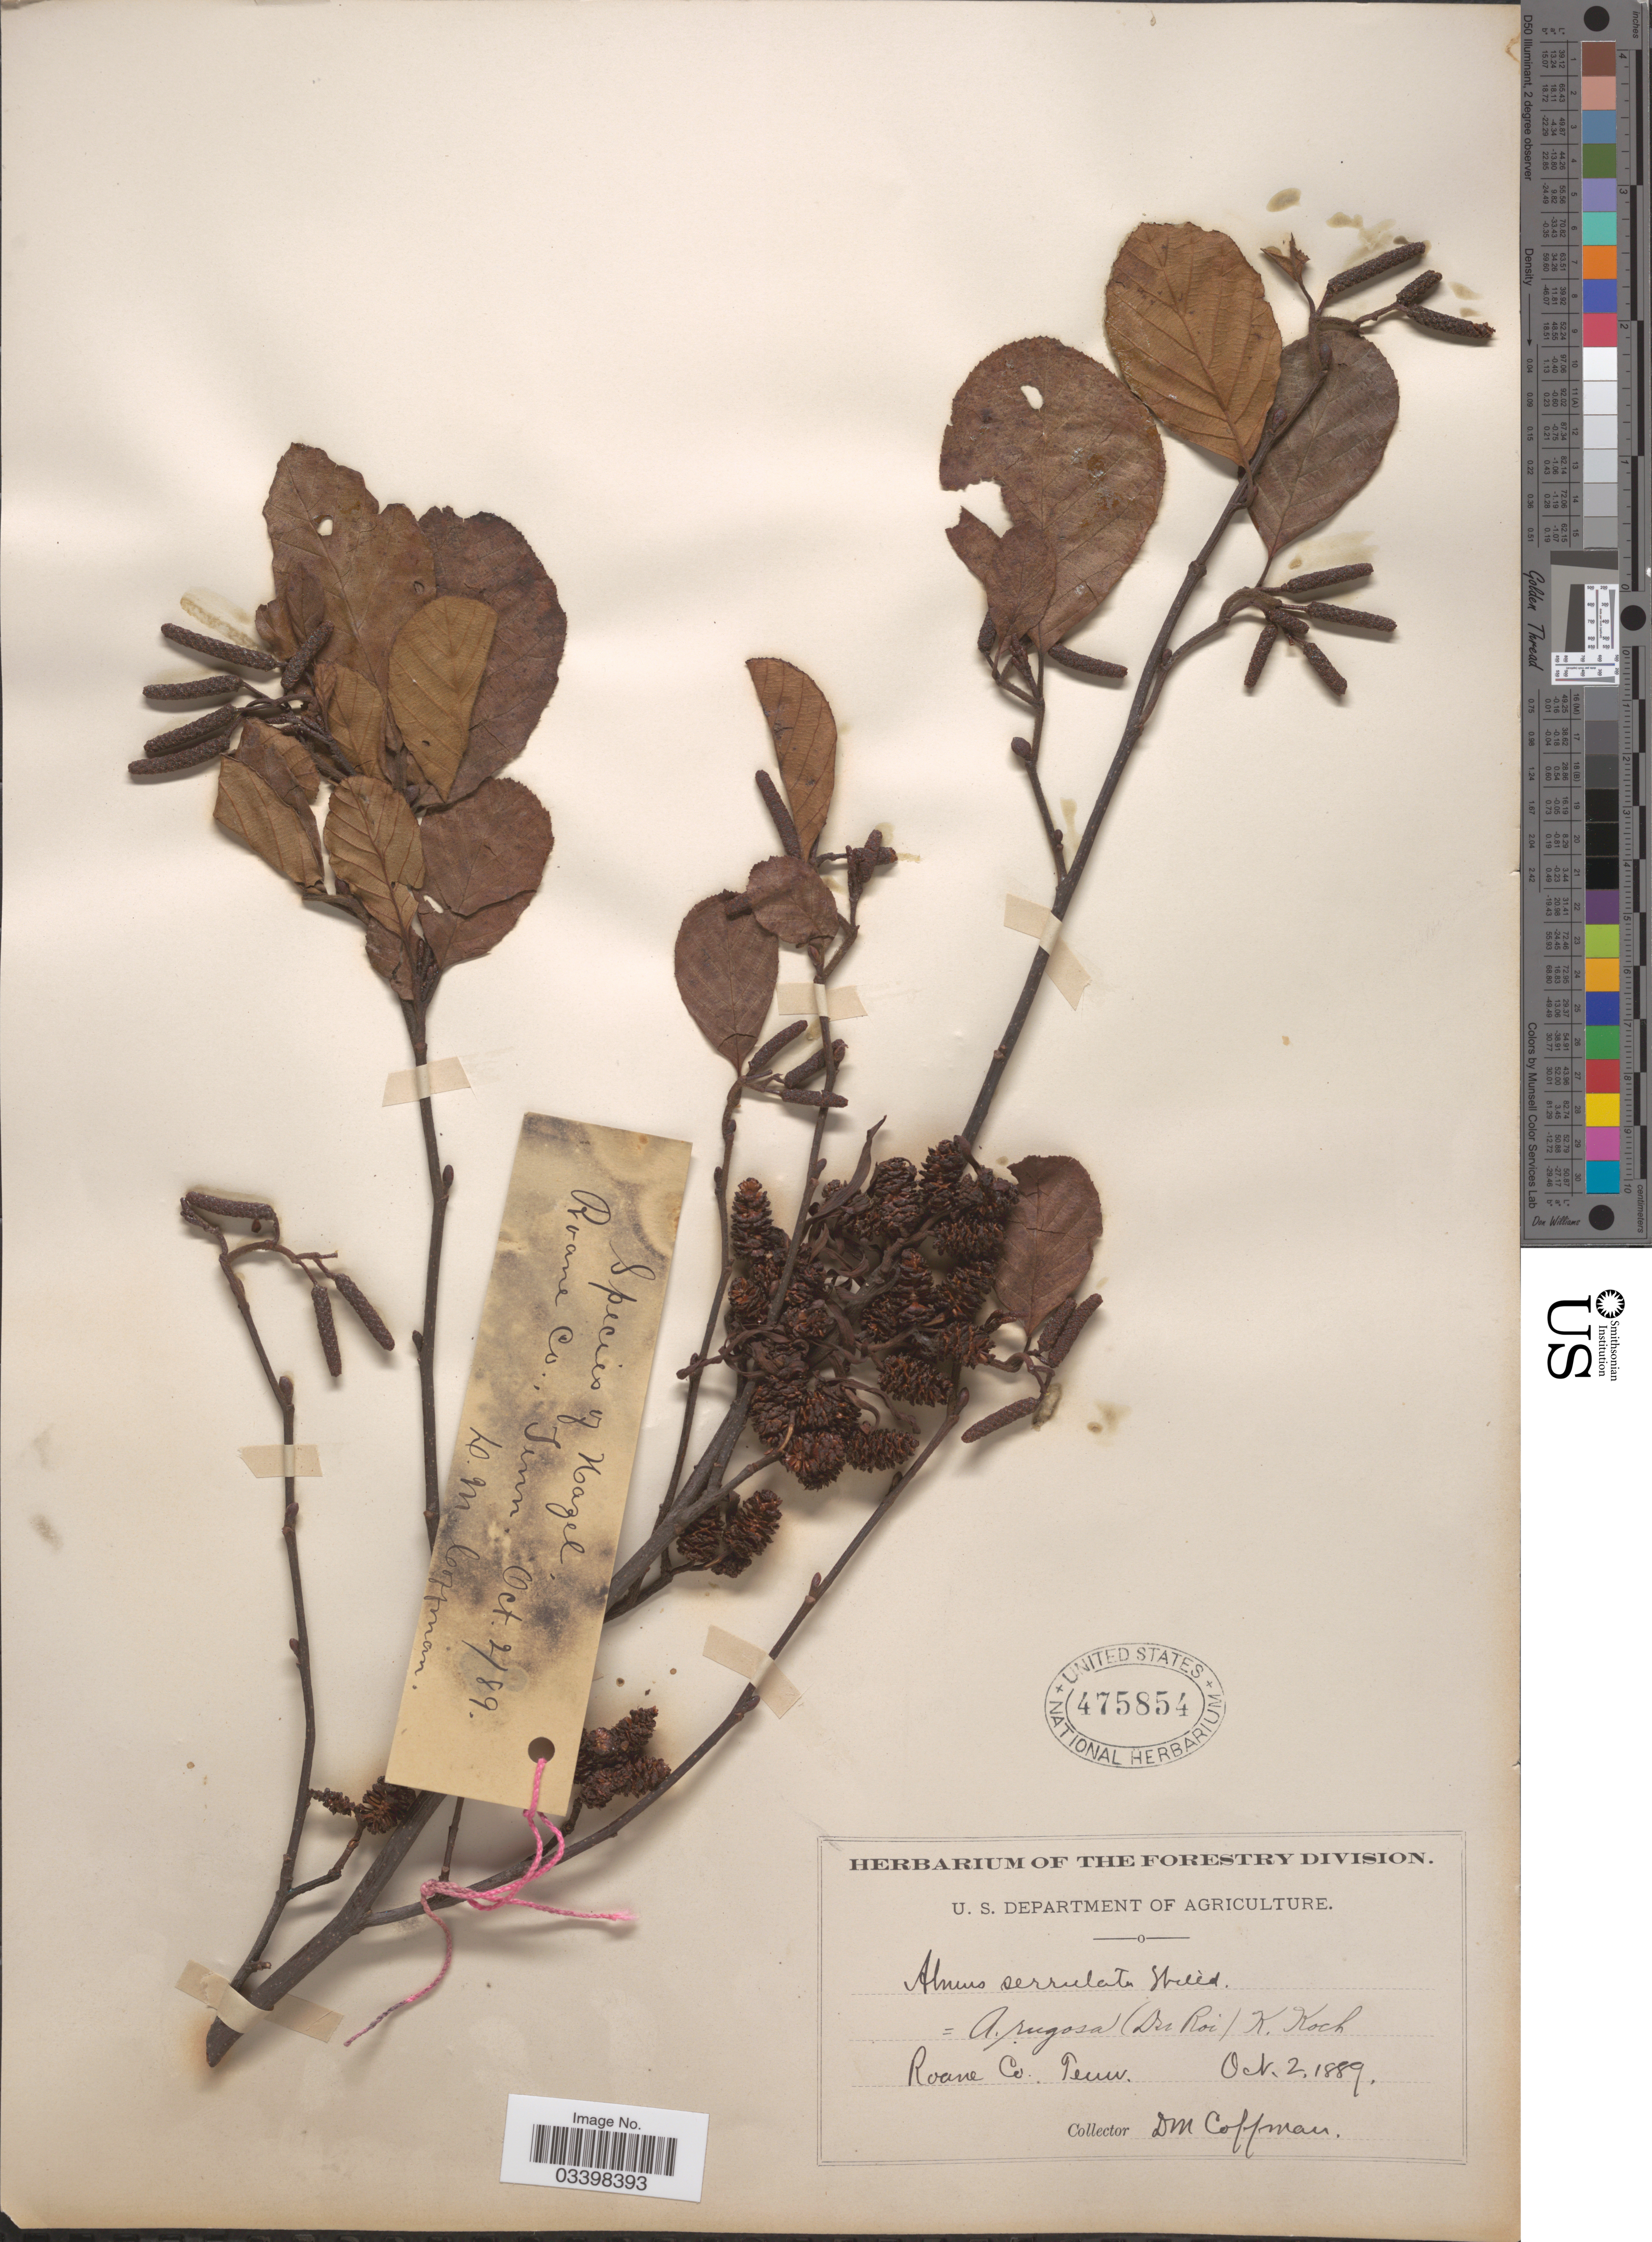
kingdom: Plantae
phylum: Tracheophyta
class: Magnoliopsida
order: Fagales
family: Betulaceae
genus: Alnus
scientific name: Alnus serrulata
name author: (Aiton) Willd.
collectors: D. M. Coffman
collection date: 1889-10-02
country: United States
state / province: Tennessee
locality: Roane Co.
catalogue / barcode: US 475854